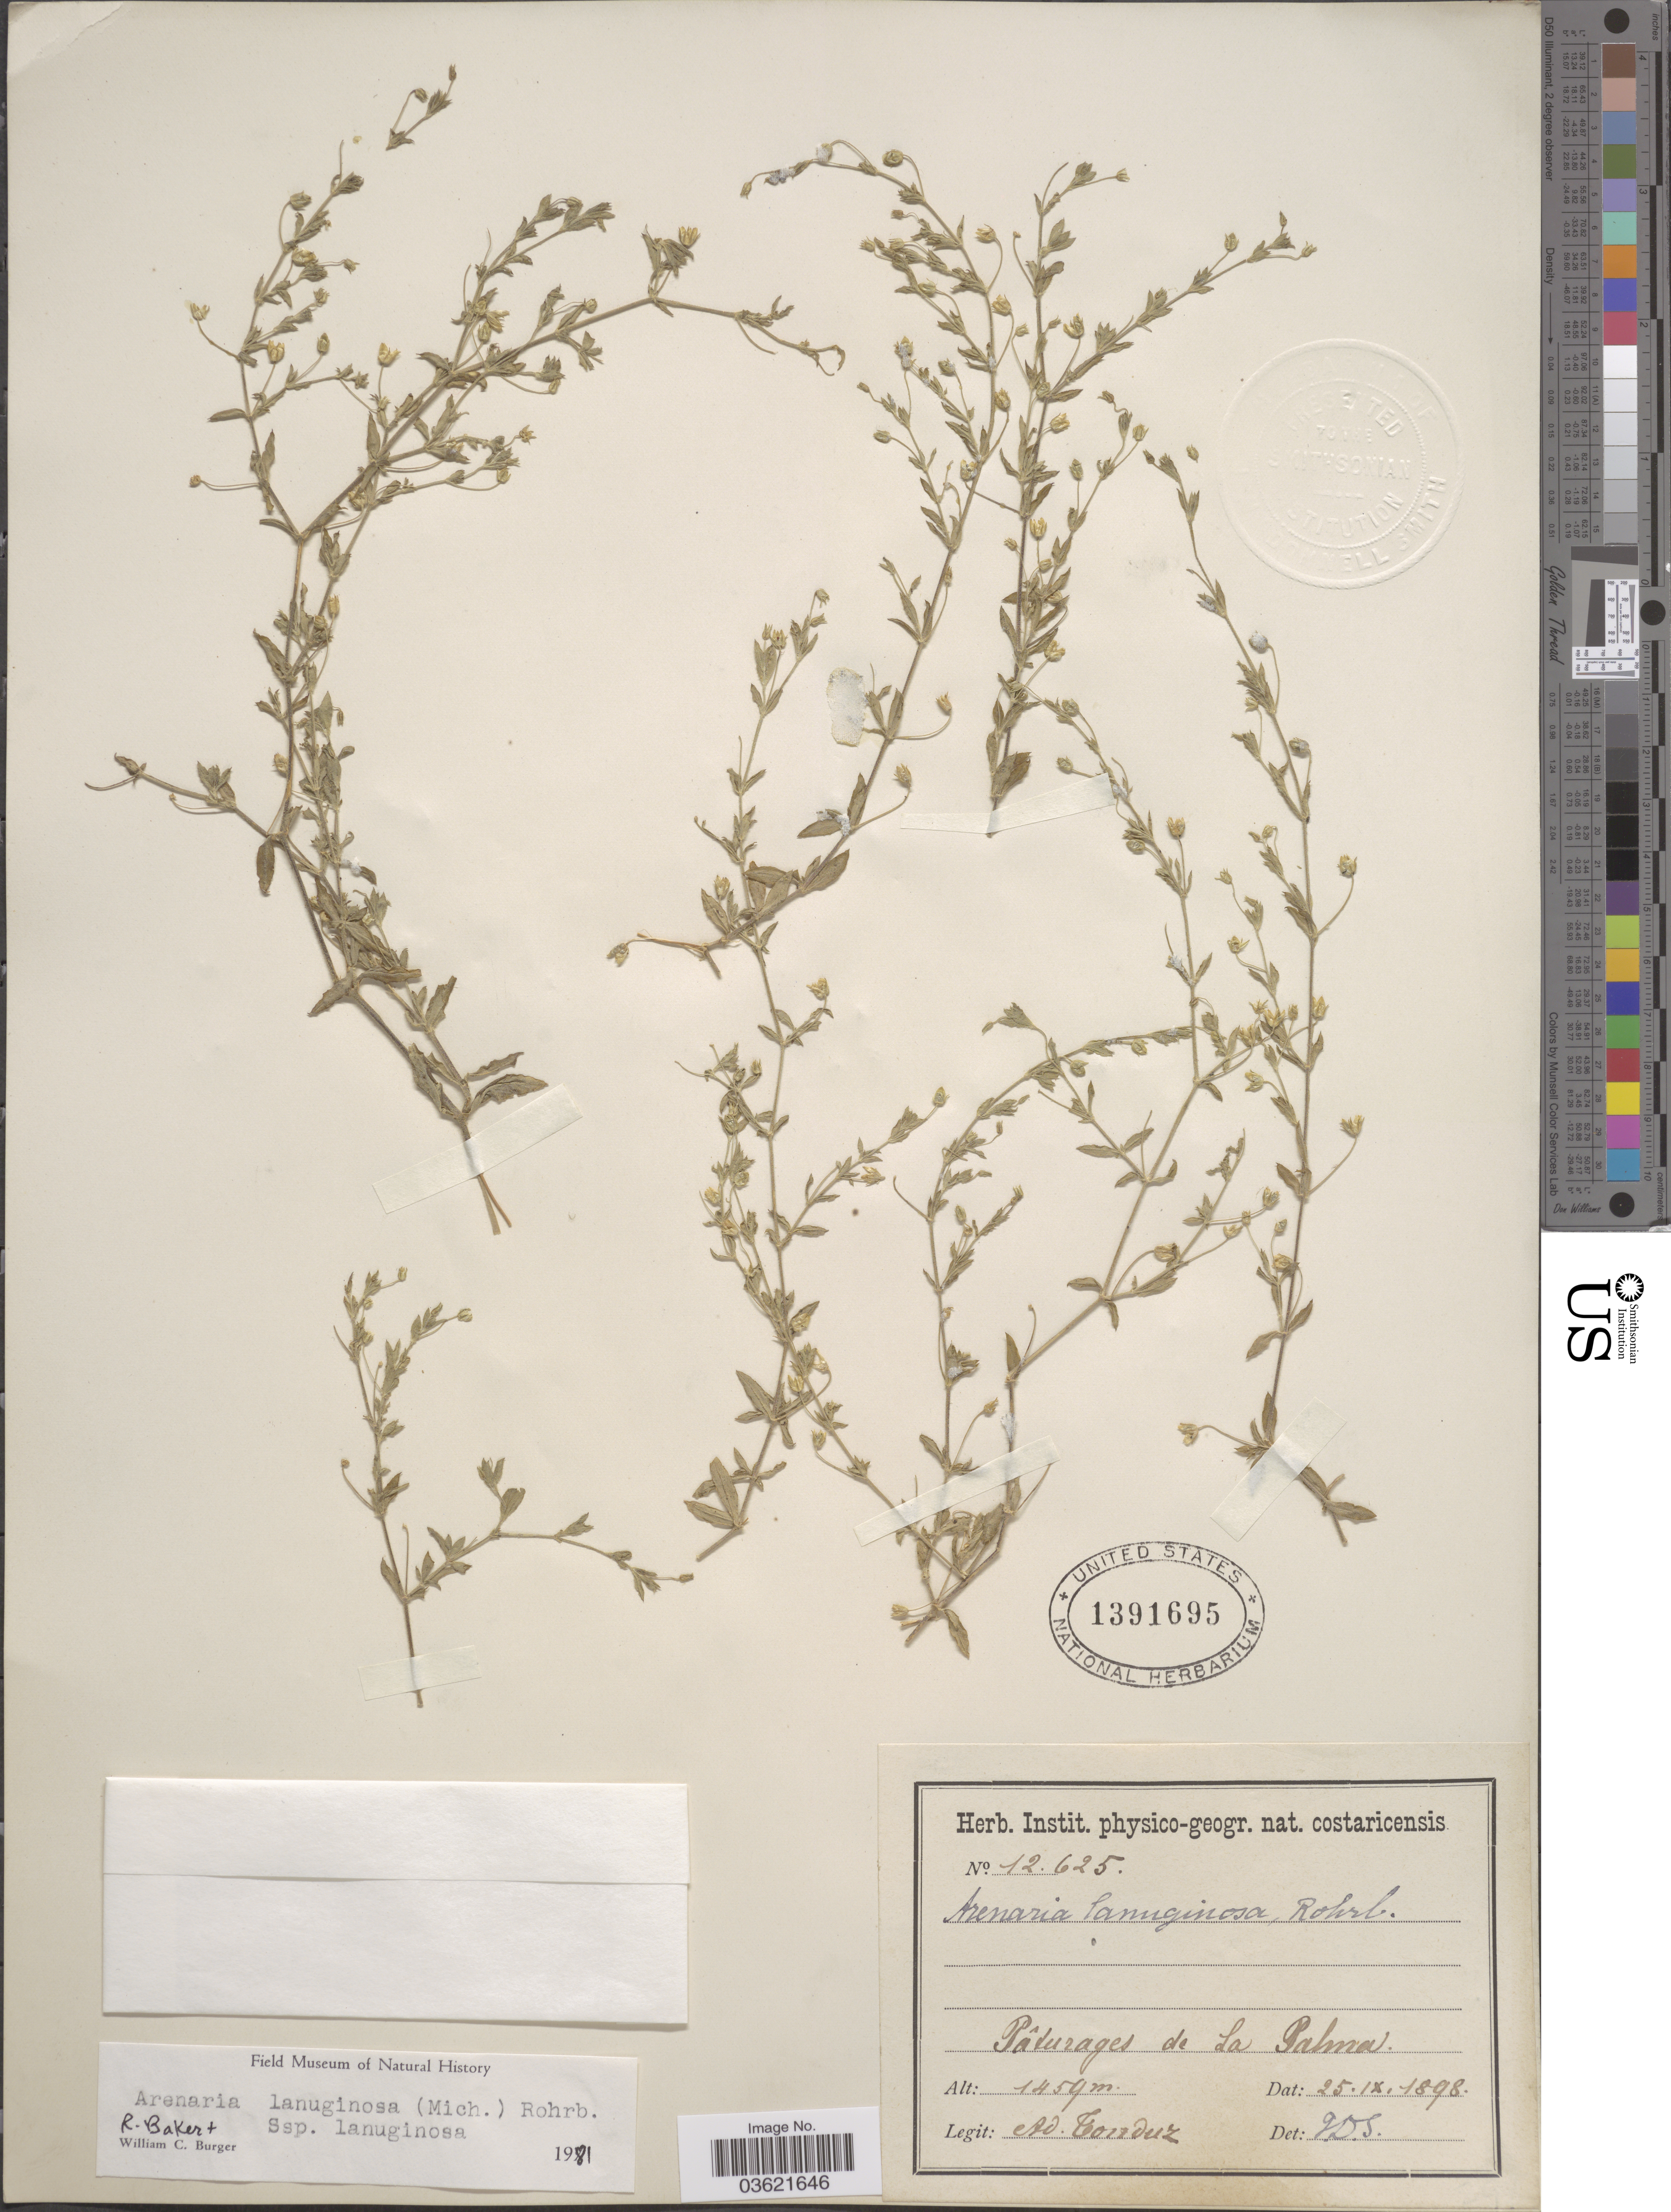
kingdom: Plantae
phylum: Tracheophyta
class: Magnoliopsida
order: Caryophyllales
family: Caryophyllaceae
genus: Arenaria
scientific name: Arenaria lanuginosa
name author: (Michx.) Rohrb.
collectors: A. Tonduz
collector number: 12625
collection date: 1898-09-25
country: Costa Rica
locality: Pâturages de La Palma.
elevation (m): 1459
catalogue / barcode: US 1391695